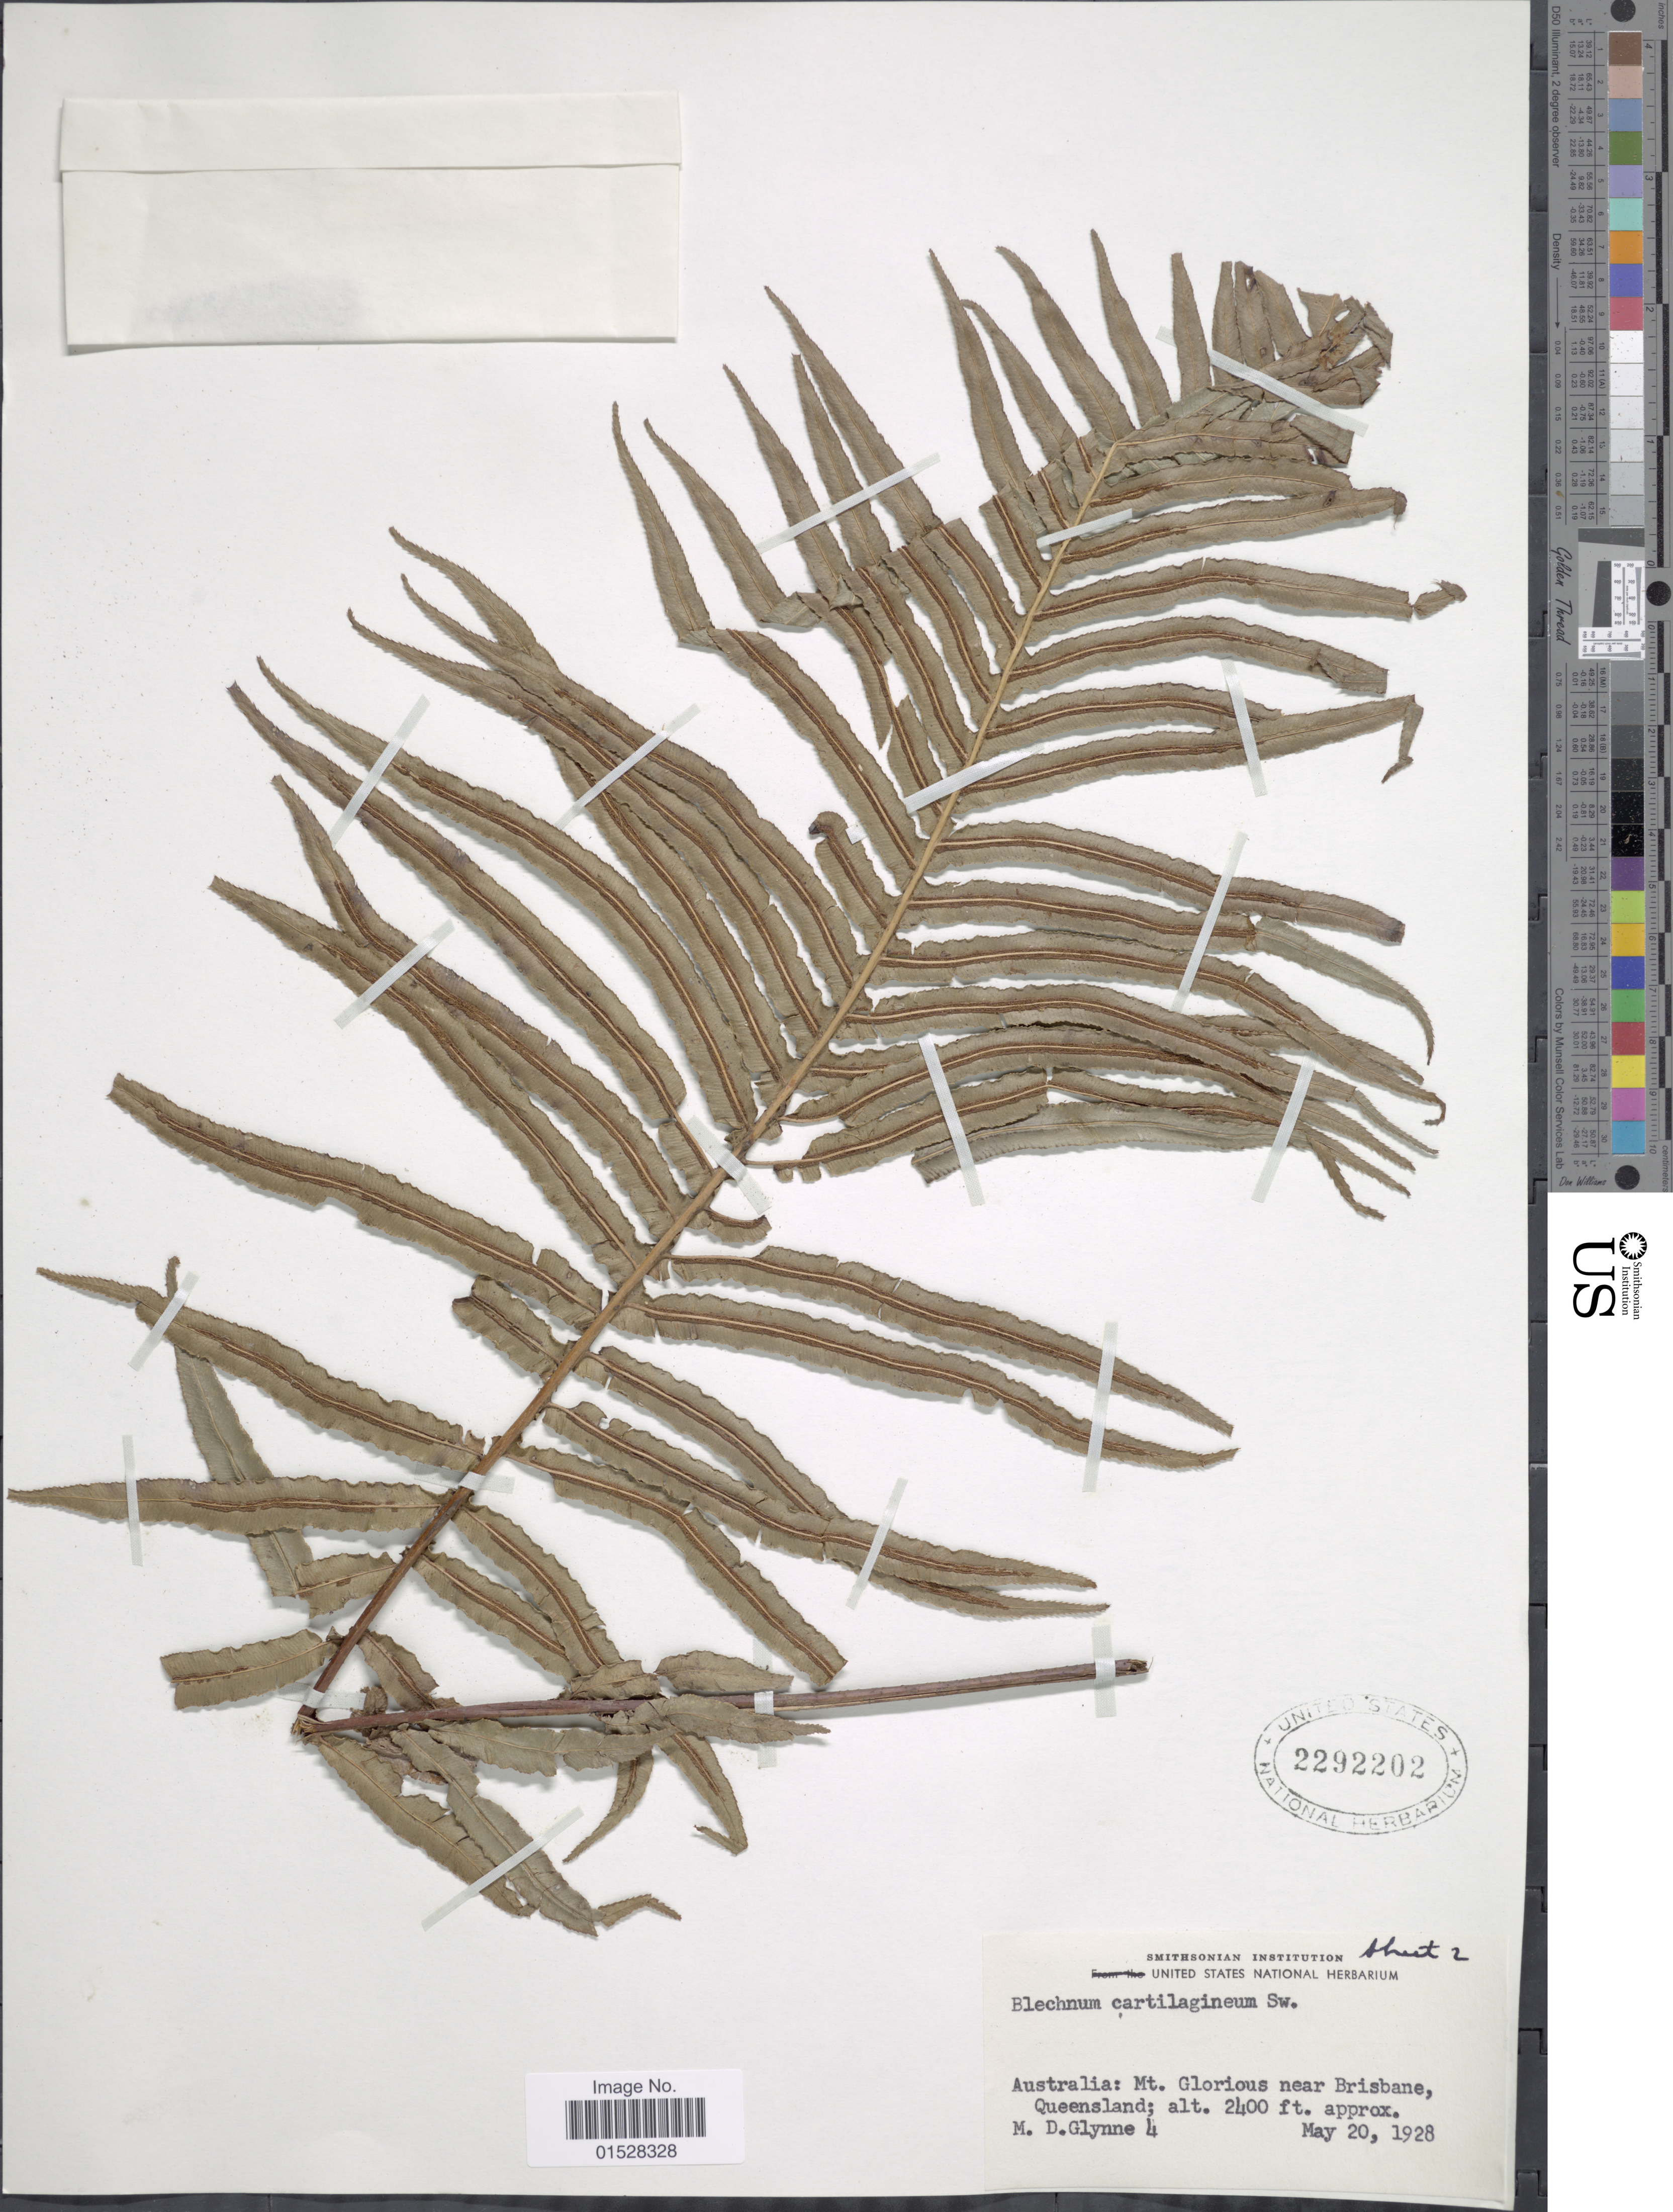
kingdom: Plantae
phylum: Tracheophyta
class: Polypodiopsida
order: Polypodiales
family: Blechnaceae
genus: Blechnum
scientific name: Blechnum cartilagineum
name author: Sw.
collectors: M. Glynne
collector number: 4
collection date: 1928-05-20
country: Australia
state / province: Queensland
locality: Mt. Glorious near Brisbane.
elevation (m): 732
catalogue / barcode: US 2292202